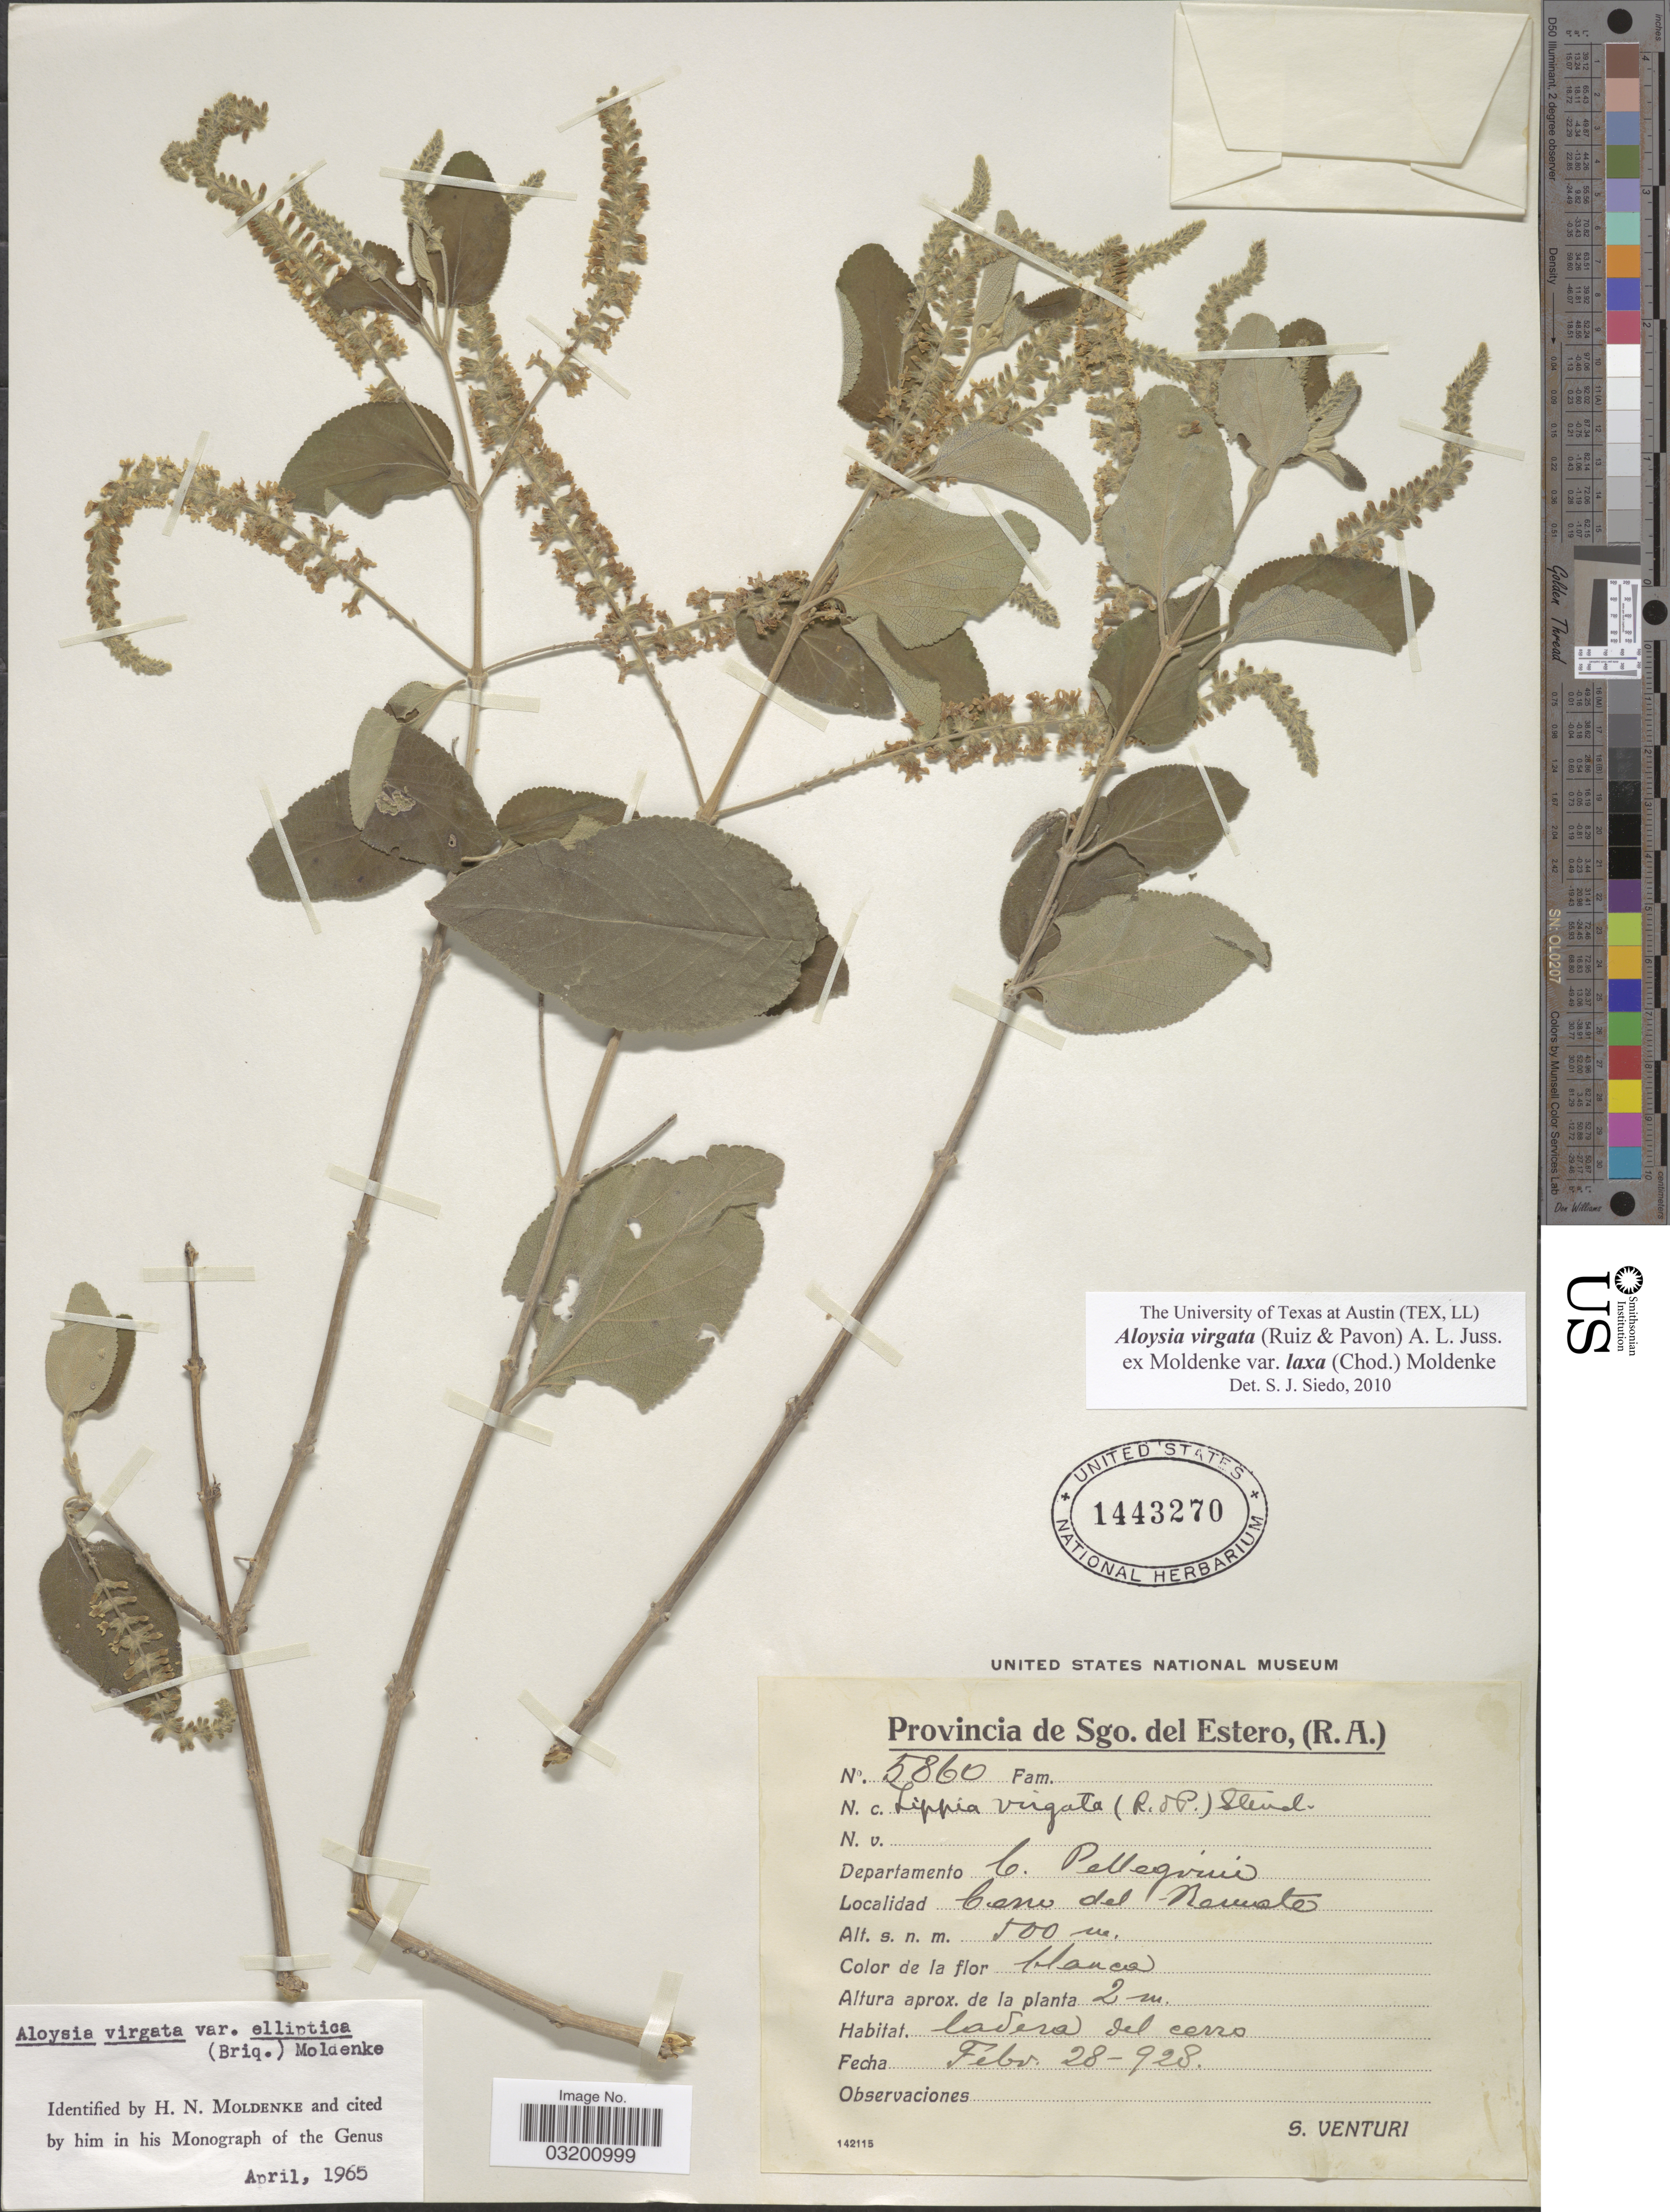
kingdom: Plantae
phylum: Tracheophyta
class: Magnoliopsida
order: Lamiales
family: Verbenaceae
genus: Aloysia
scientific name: Aloysia virgata var. laxa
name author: (Chodat) Moldenke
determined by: Siedo, S. J.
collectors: S. Venturi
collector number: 5860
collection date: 1928-02-28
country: Argentina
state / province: Santiago del Estero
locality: Departamento C. Pellegrini, Cerro del Remate.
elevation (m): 500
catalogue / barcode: US 1443270